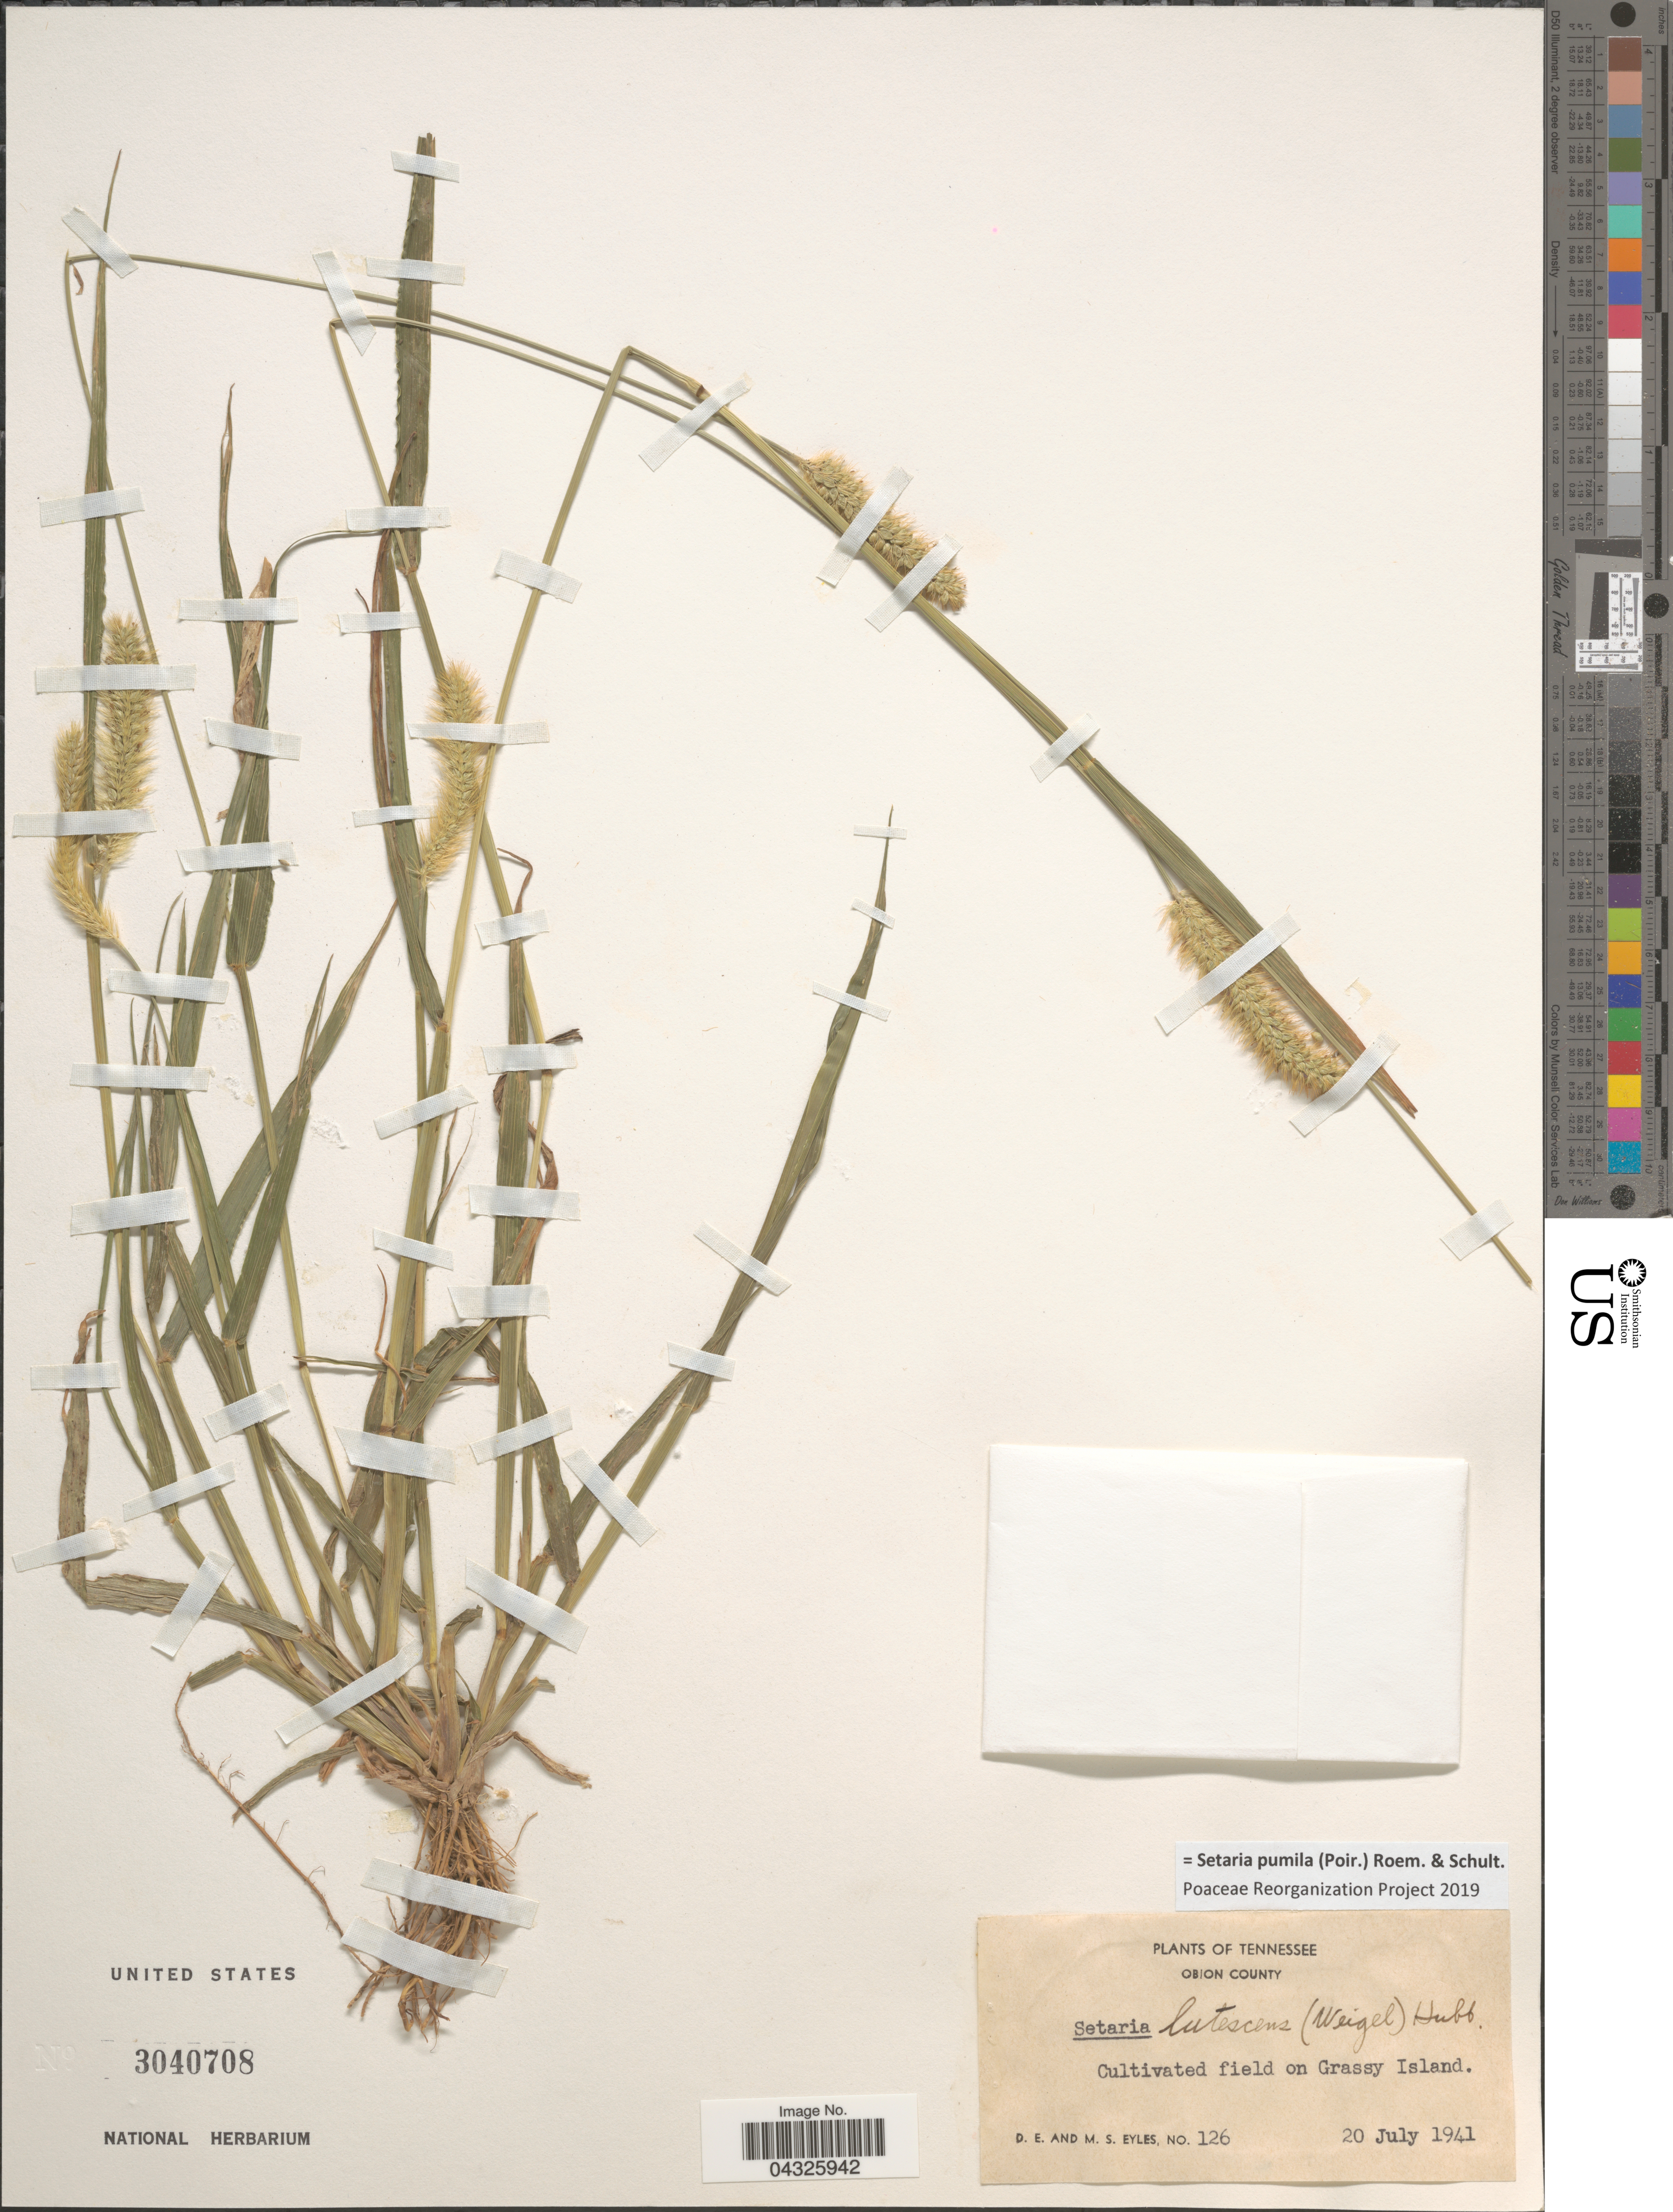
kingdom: Plantae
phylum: Tracheophyta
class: Liliopsida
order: Poales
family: Poaceae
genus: Setaria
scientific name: Setaria pumila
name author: (Poir.) Roem. & Schult.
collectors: D. Eyles & M. Eyles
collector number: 126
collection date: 1941-07-20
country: United States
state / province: Tennessee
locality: Obion County. Cultivated field on Grassy Island.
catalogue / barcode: US 3040708